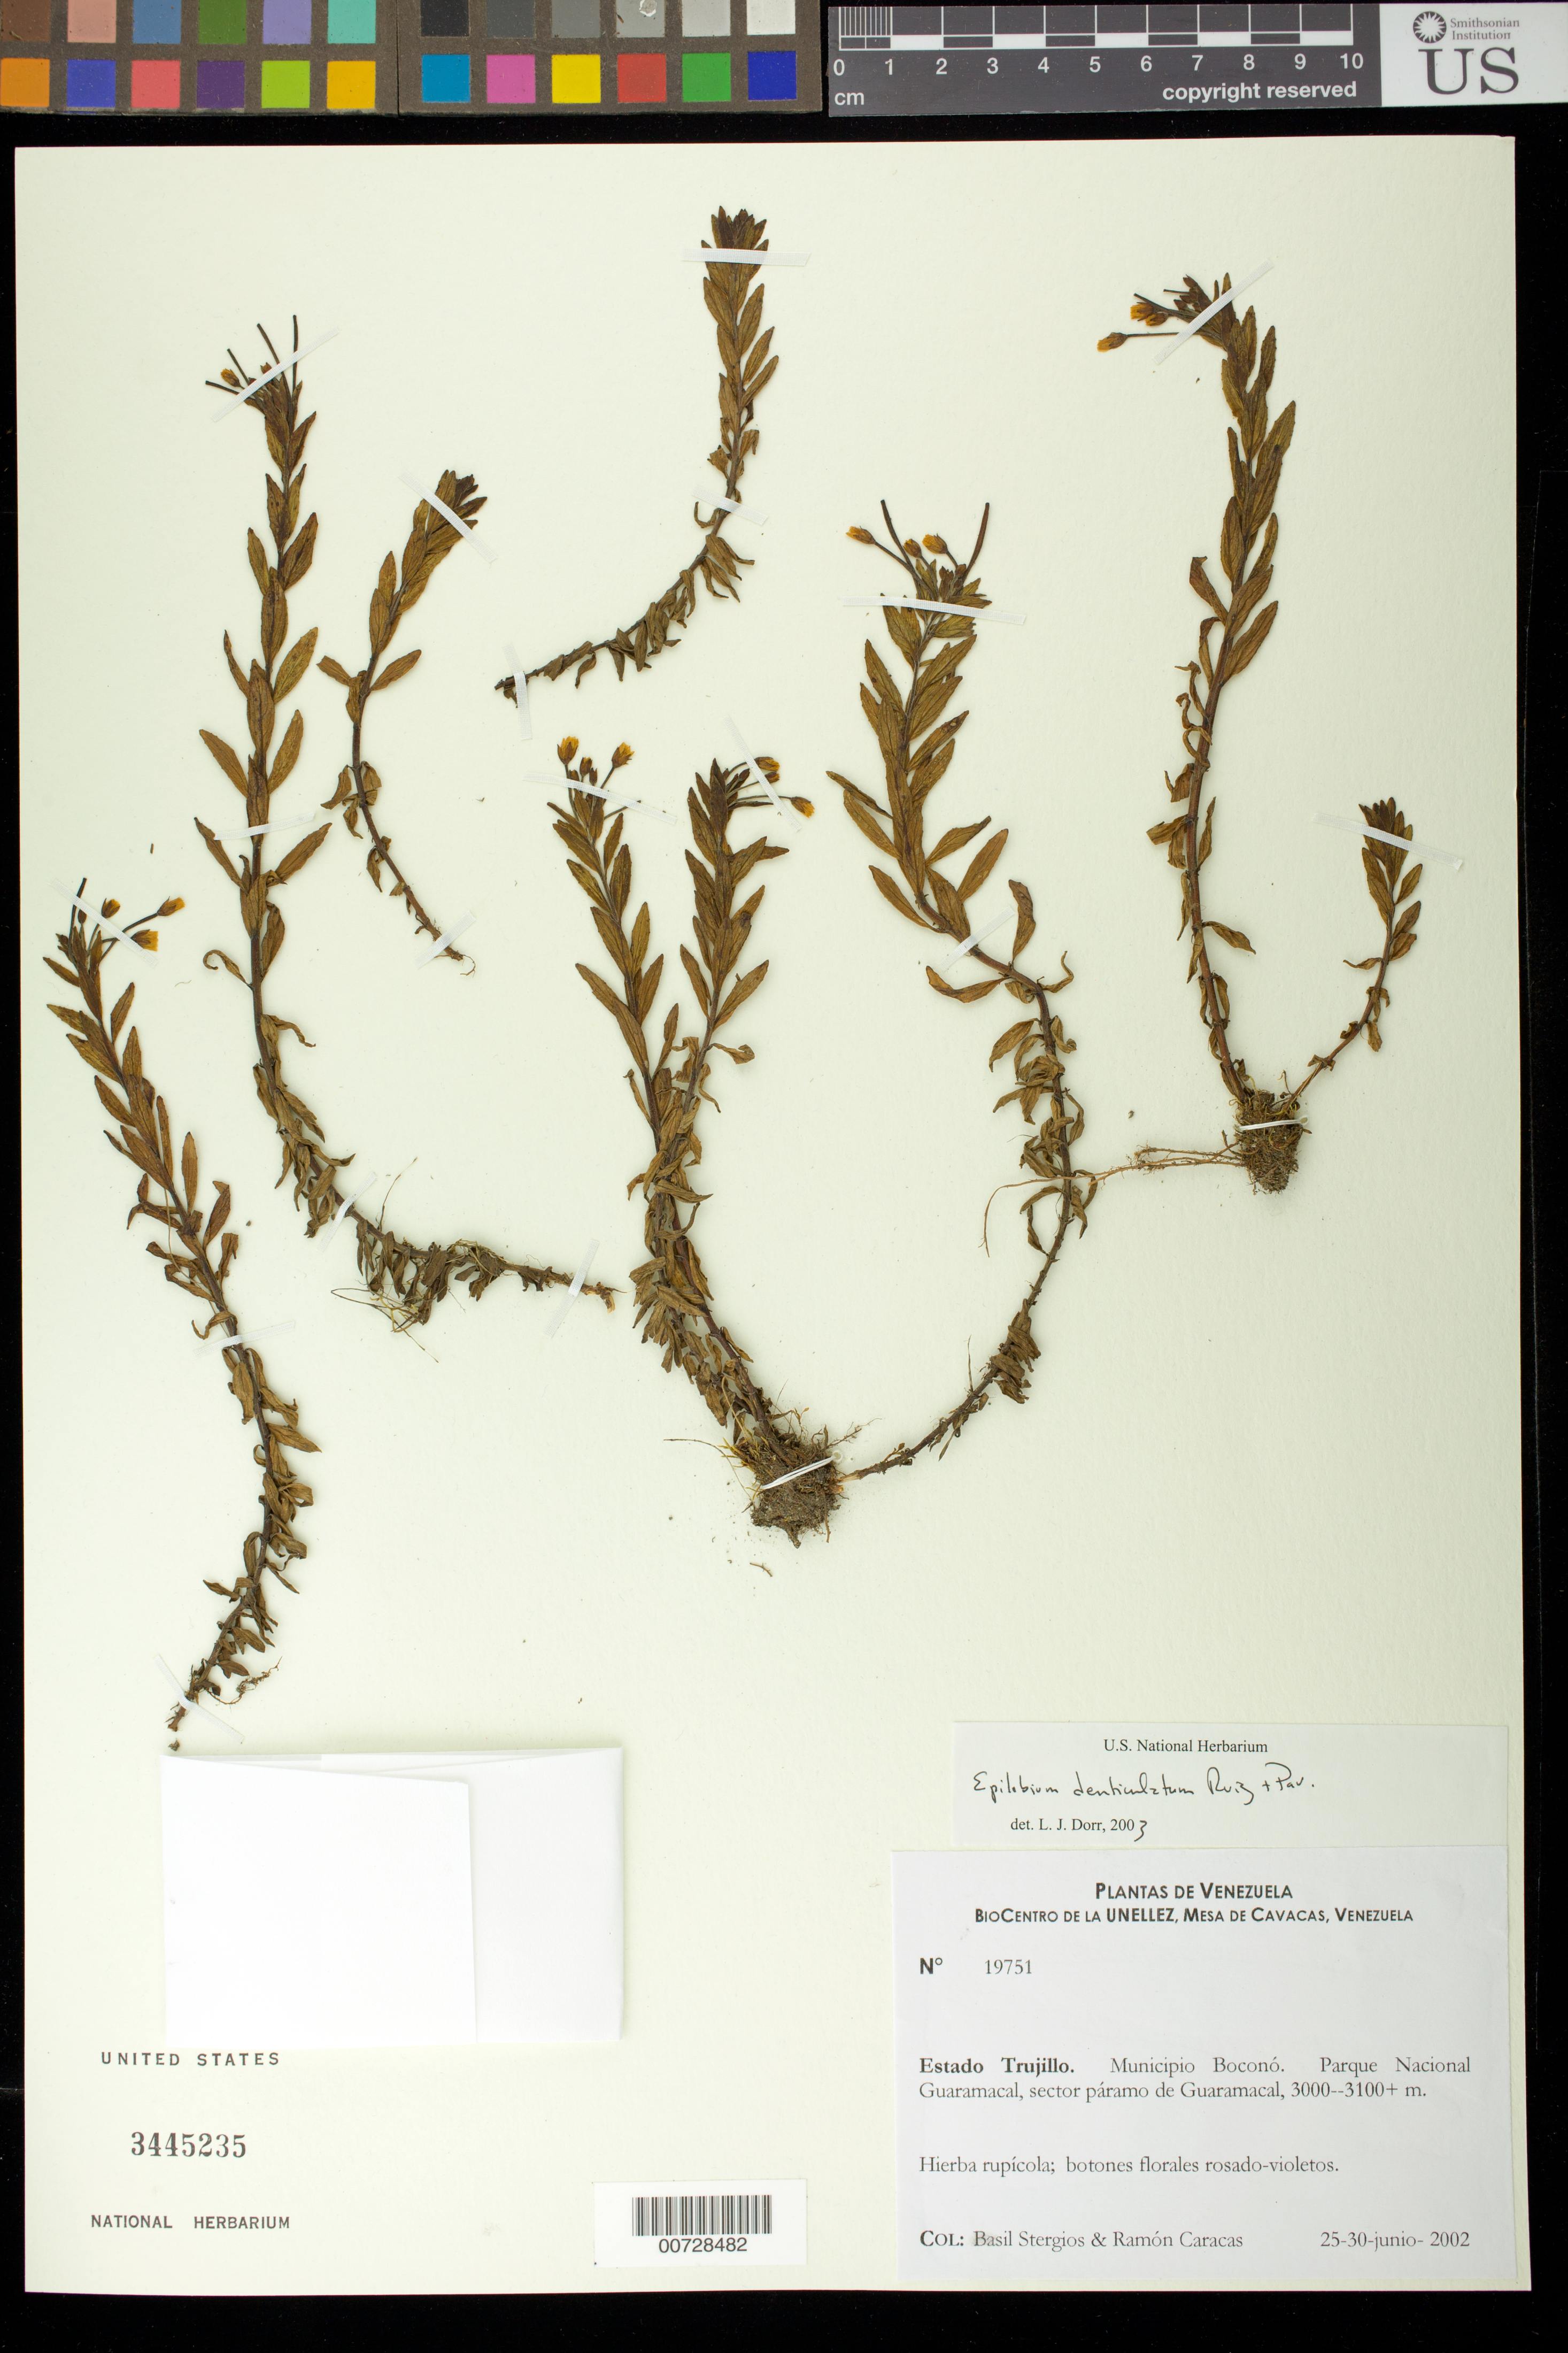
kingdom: Plantae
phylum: Tracheophyta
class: Magnoliopsida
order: Myrtales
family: Onagraceae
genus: Epilobium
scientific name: Epilobium denticulatum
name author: Ruiz & Pav.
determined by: Dorr, L. J., (BOT), Smithsonian Institution - National Museum of Natural History (UNITED STATES)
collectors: B. G. Stergios & R. Caracas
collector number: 19751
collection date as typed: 25 Jun 2002 to 30 Jun 2002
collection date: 2002-06-25/2002-06-30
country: Venezuela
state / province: Trujillo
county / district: Boconó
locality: Parque Nacional Guaramacal, páramo de Guaramacal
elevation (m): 3000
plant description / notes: PORT, US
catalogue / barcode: US 3445235